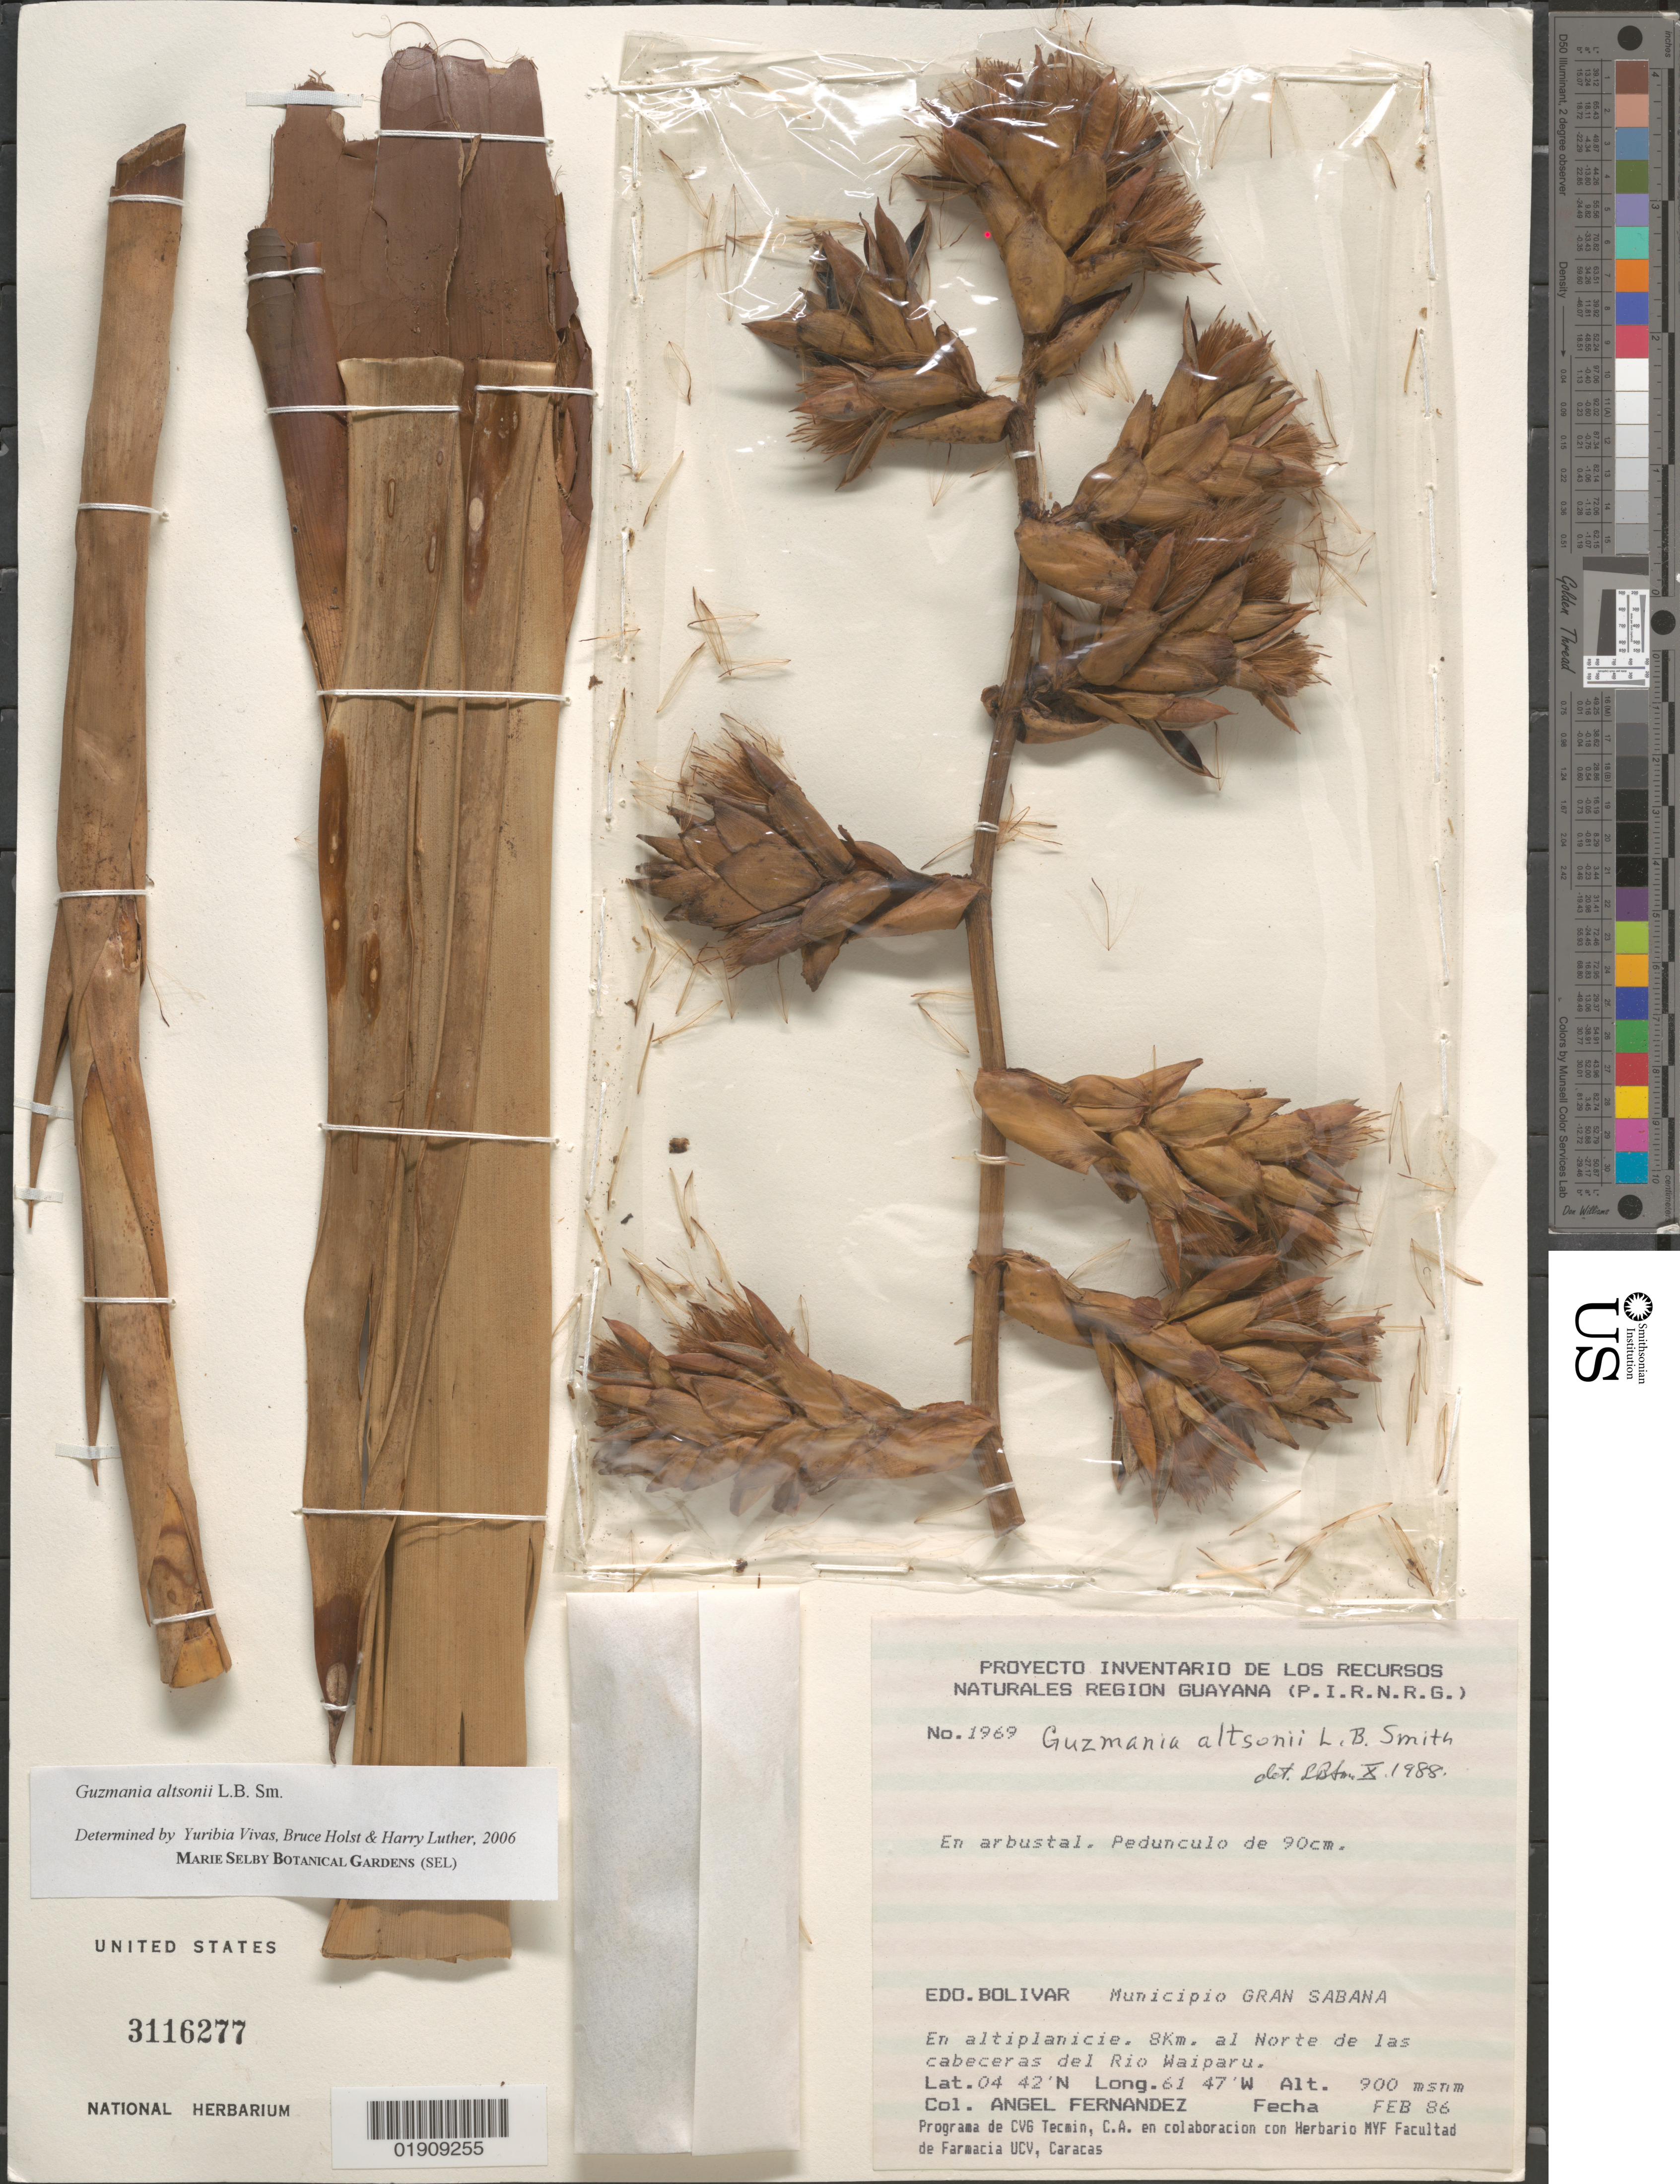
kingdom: Plantae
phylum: Tracheophyta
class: Liliopsida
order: Poales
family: Bromeliaceae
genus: Guzmania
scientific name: Guzmania altsonii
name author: L.B. Sm.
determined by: Vivas, Yuribia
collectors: A. Fernández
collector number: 1969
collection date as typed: Feb-86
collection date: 1986-02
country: Venezuela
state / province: Bolívar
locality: Mun. Gran Sabana, 8 km al Norte de las cabeceras del Río Waiparu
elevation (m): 900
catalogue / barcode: US 3116277